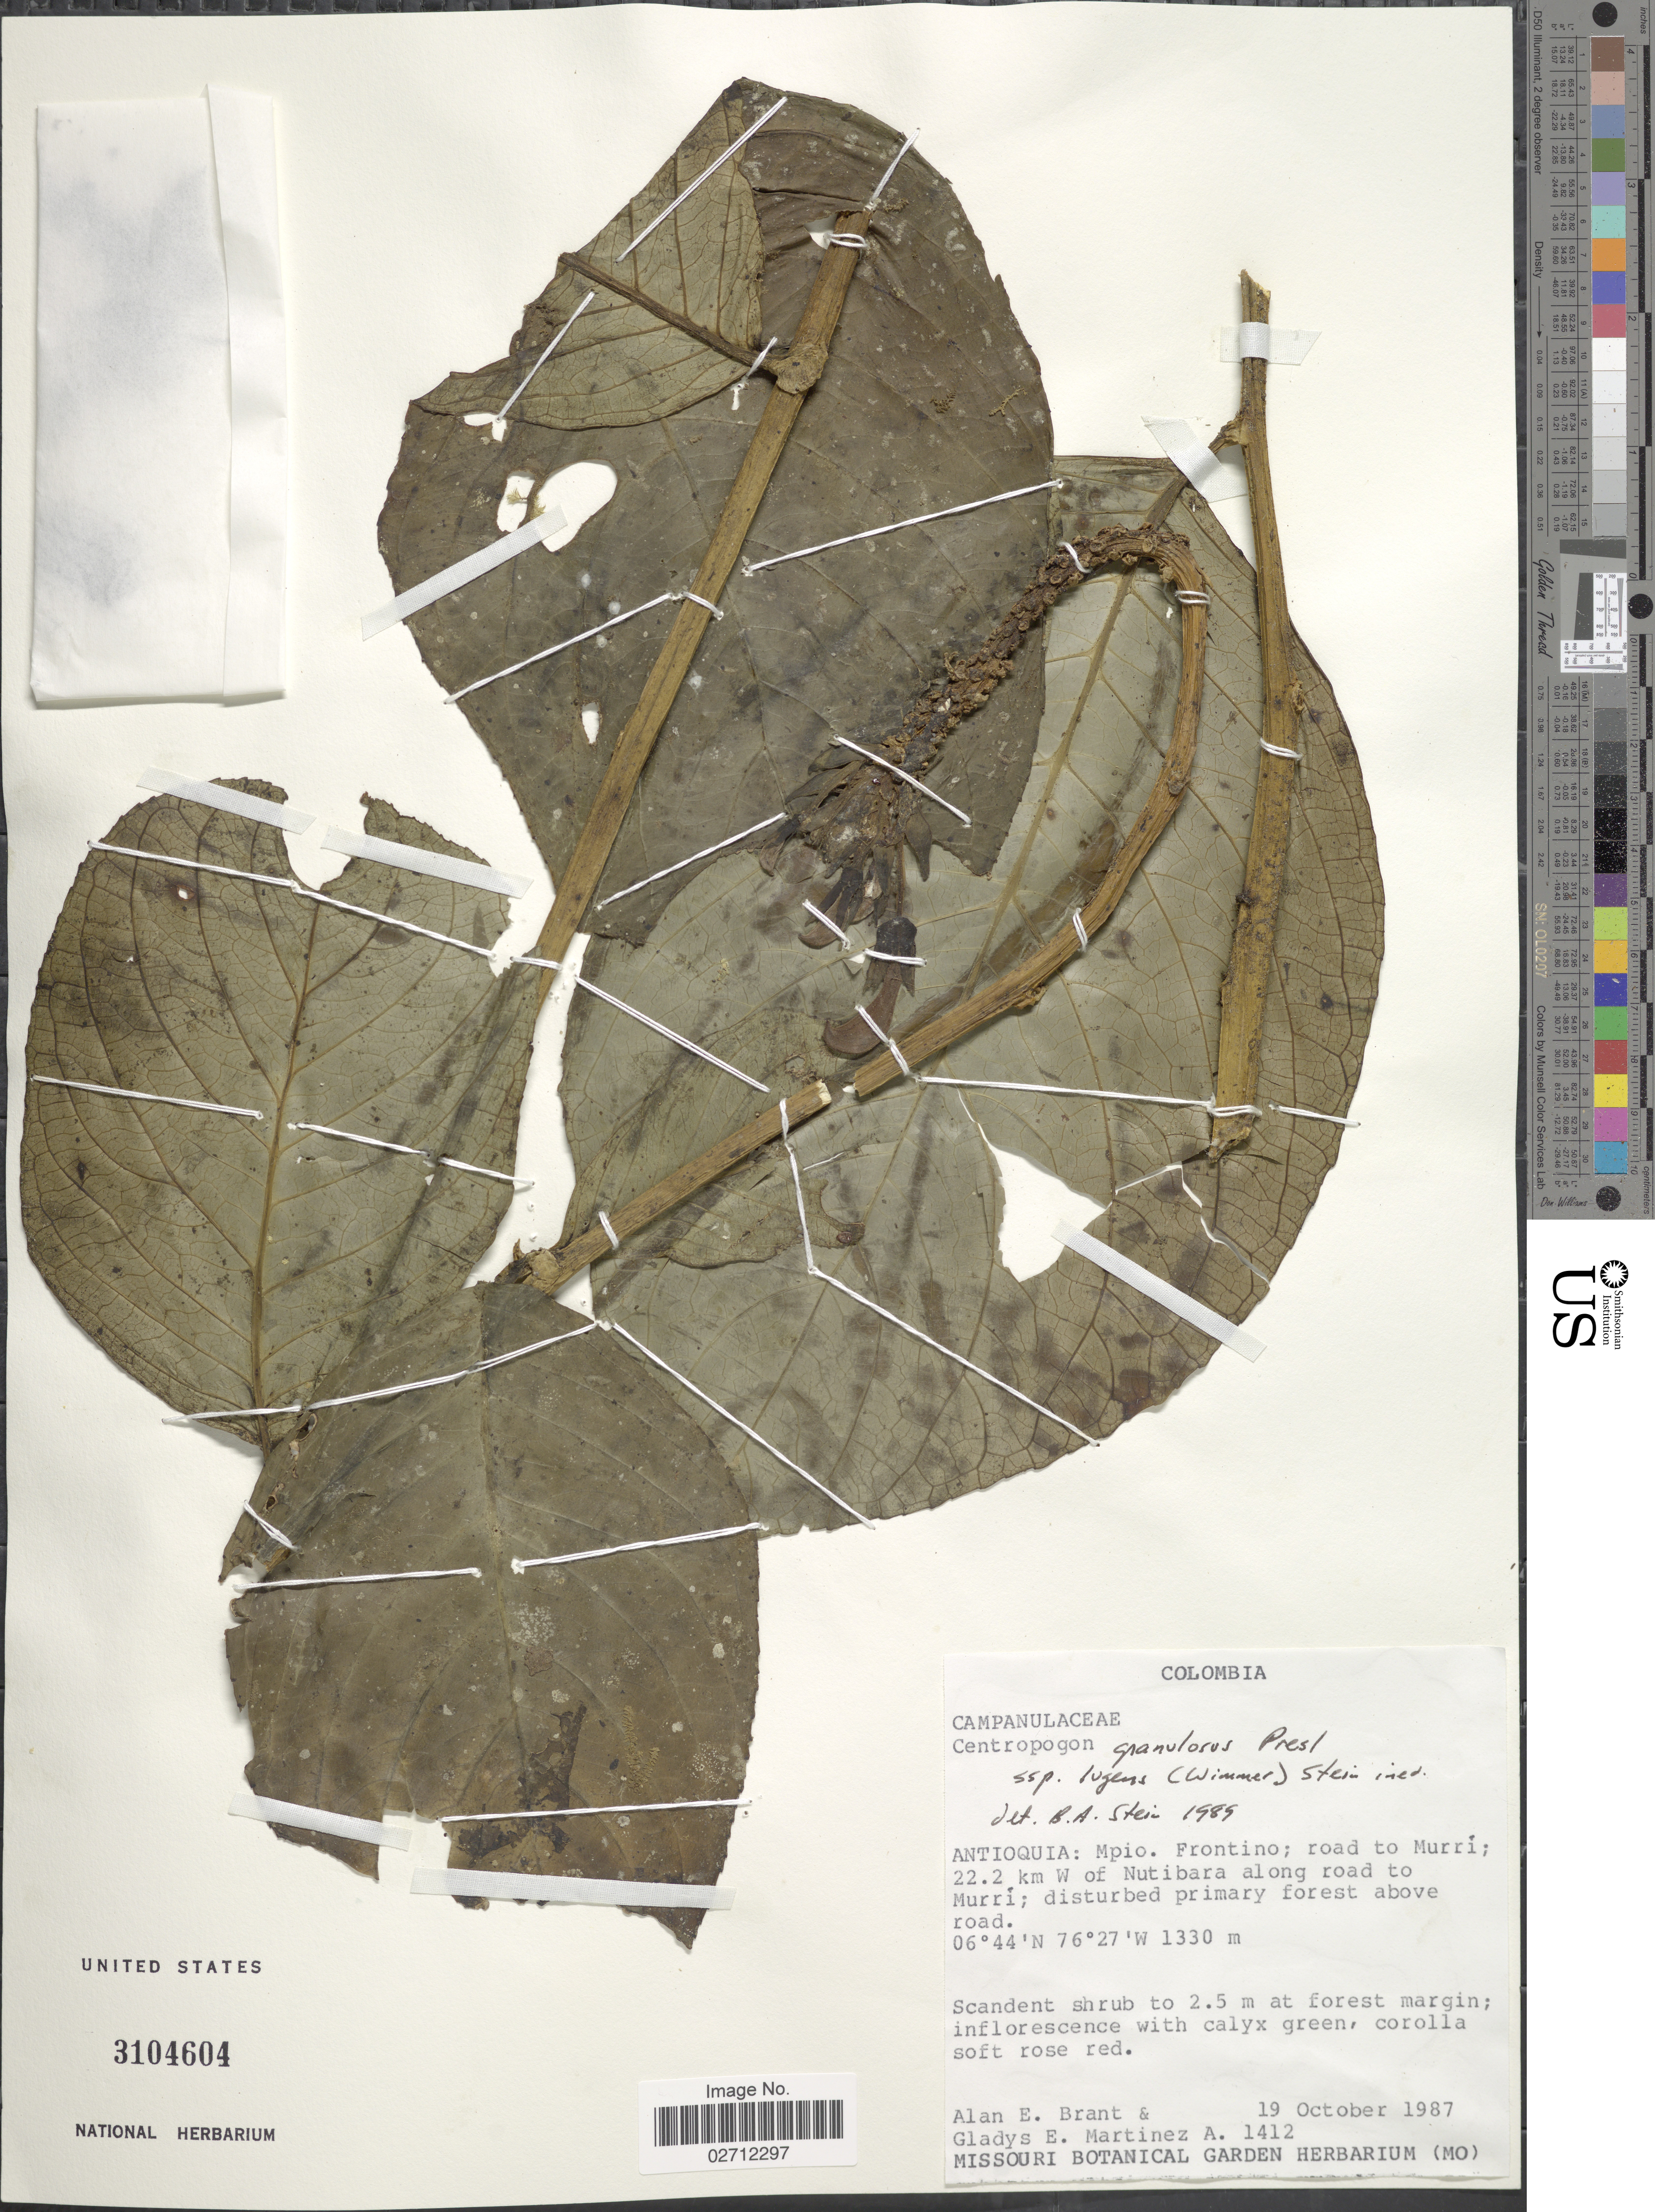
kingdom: Plantae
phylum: Tracheophyta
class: Magnoliopsida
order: Asterales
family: Campanulaceae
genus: Centropogon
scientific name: Centropogon granulosus subsp. lugens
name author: B.A. Stein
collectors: A. Brant & G. Martfnez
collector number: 1412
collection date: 1987-10-19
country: Colombia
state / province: Antioquia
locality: Mpio Frontino; road to Murrí; 22.5 km W of Nutibara along road to Murrí. disturbed primary forest above road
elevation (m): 1330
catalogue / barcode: US 3104604